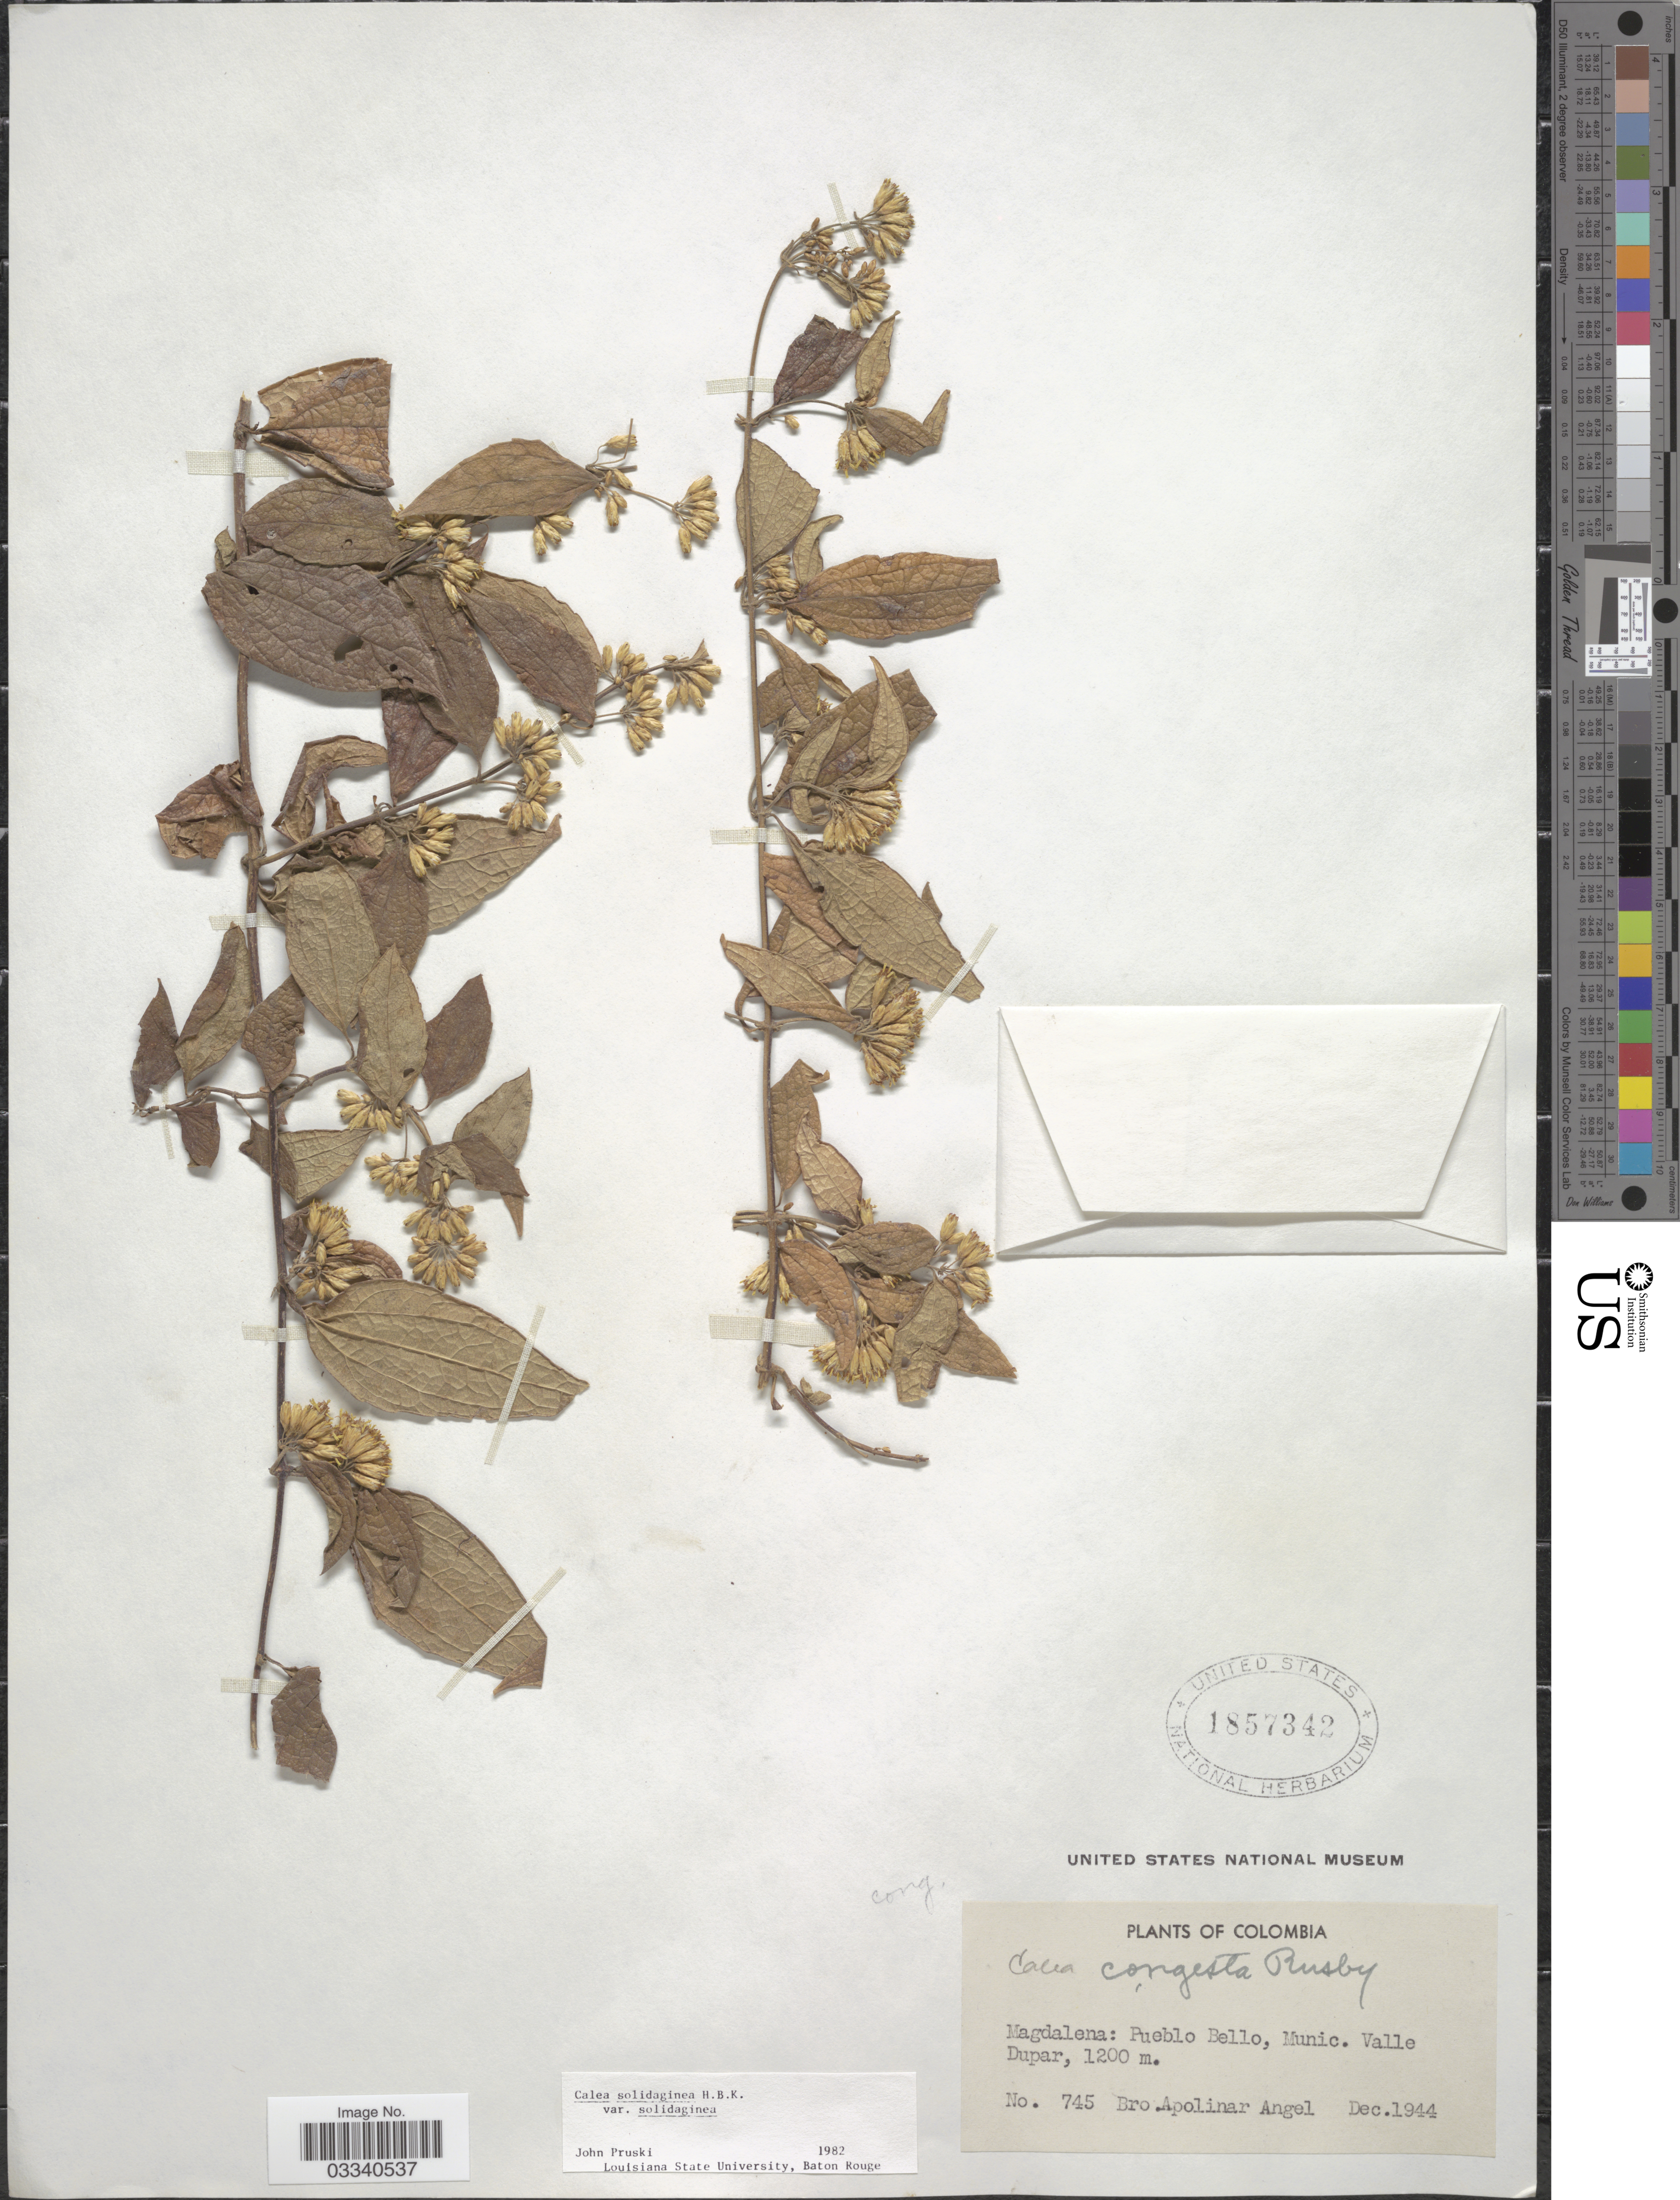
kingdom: Plantae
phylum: Tracheophyta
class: Magnoliopsida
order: Asterales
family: Asteraceae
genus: Calea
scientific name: Calea solidaginea var. solidaginea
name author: Kunth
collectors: Bro. Apolinar A.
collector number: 745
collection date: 1944-12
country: Colombia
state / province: Magdalena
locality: Pueblo Bello, Munic. Valle Dupar.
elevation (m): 1200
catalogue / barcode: US 1857342